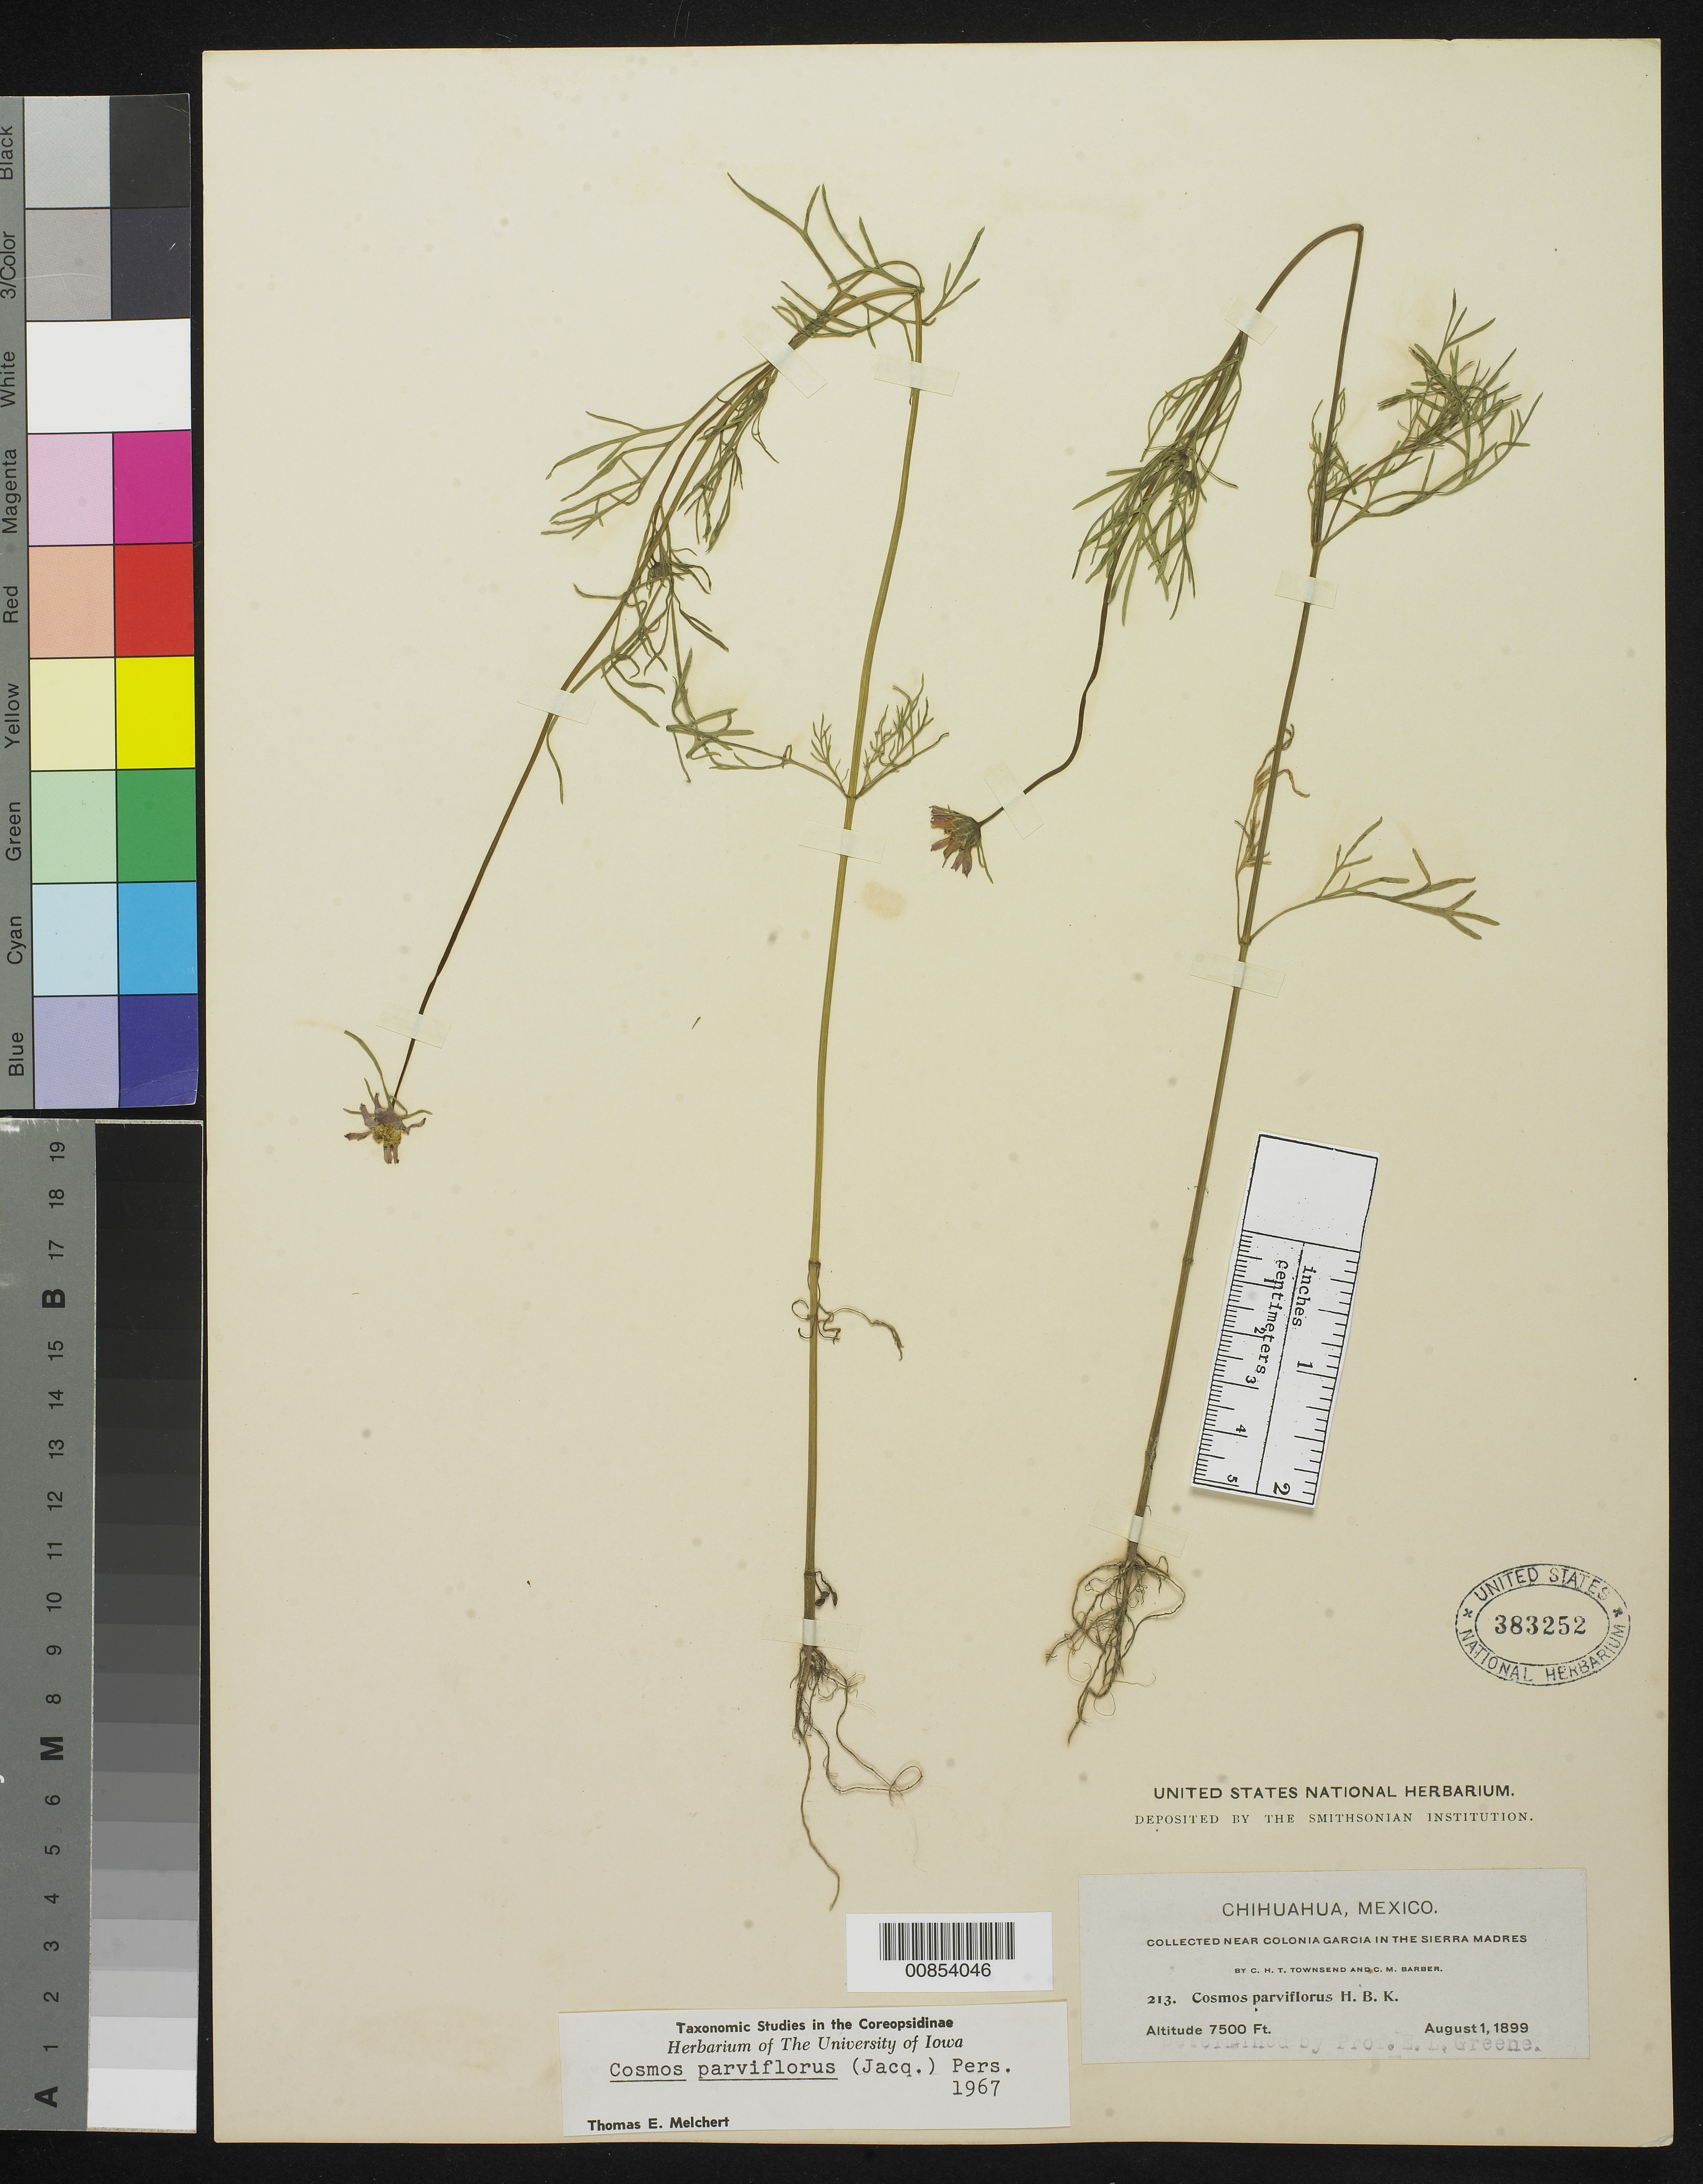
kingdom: Plantae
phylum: Tracheophyta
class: Magnoliopsida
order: Asterales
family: Asteraceae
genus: Cosmos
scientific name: Cosmos parviflorus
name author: (Jacq.) Pers.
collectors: C. H. T. Townsend & C. Barber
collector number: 213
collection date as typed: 01 Aug 1899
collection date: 1899-08-01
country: Mexico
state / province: Chihuahua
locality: Near Colonia García in the Sierra Madre.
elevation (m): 2286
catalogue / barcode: US 383252